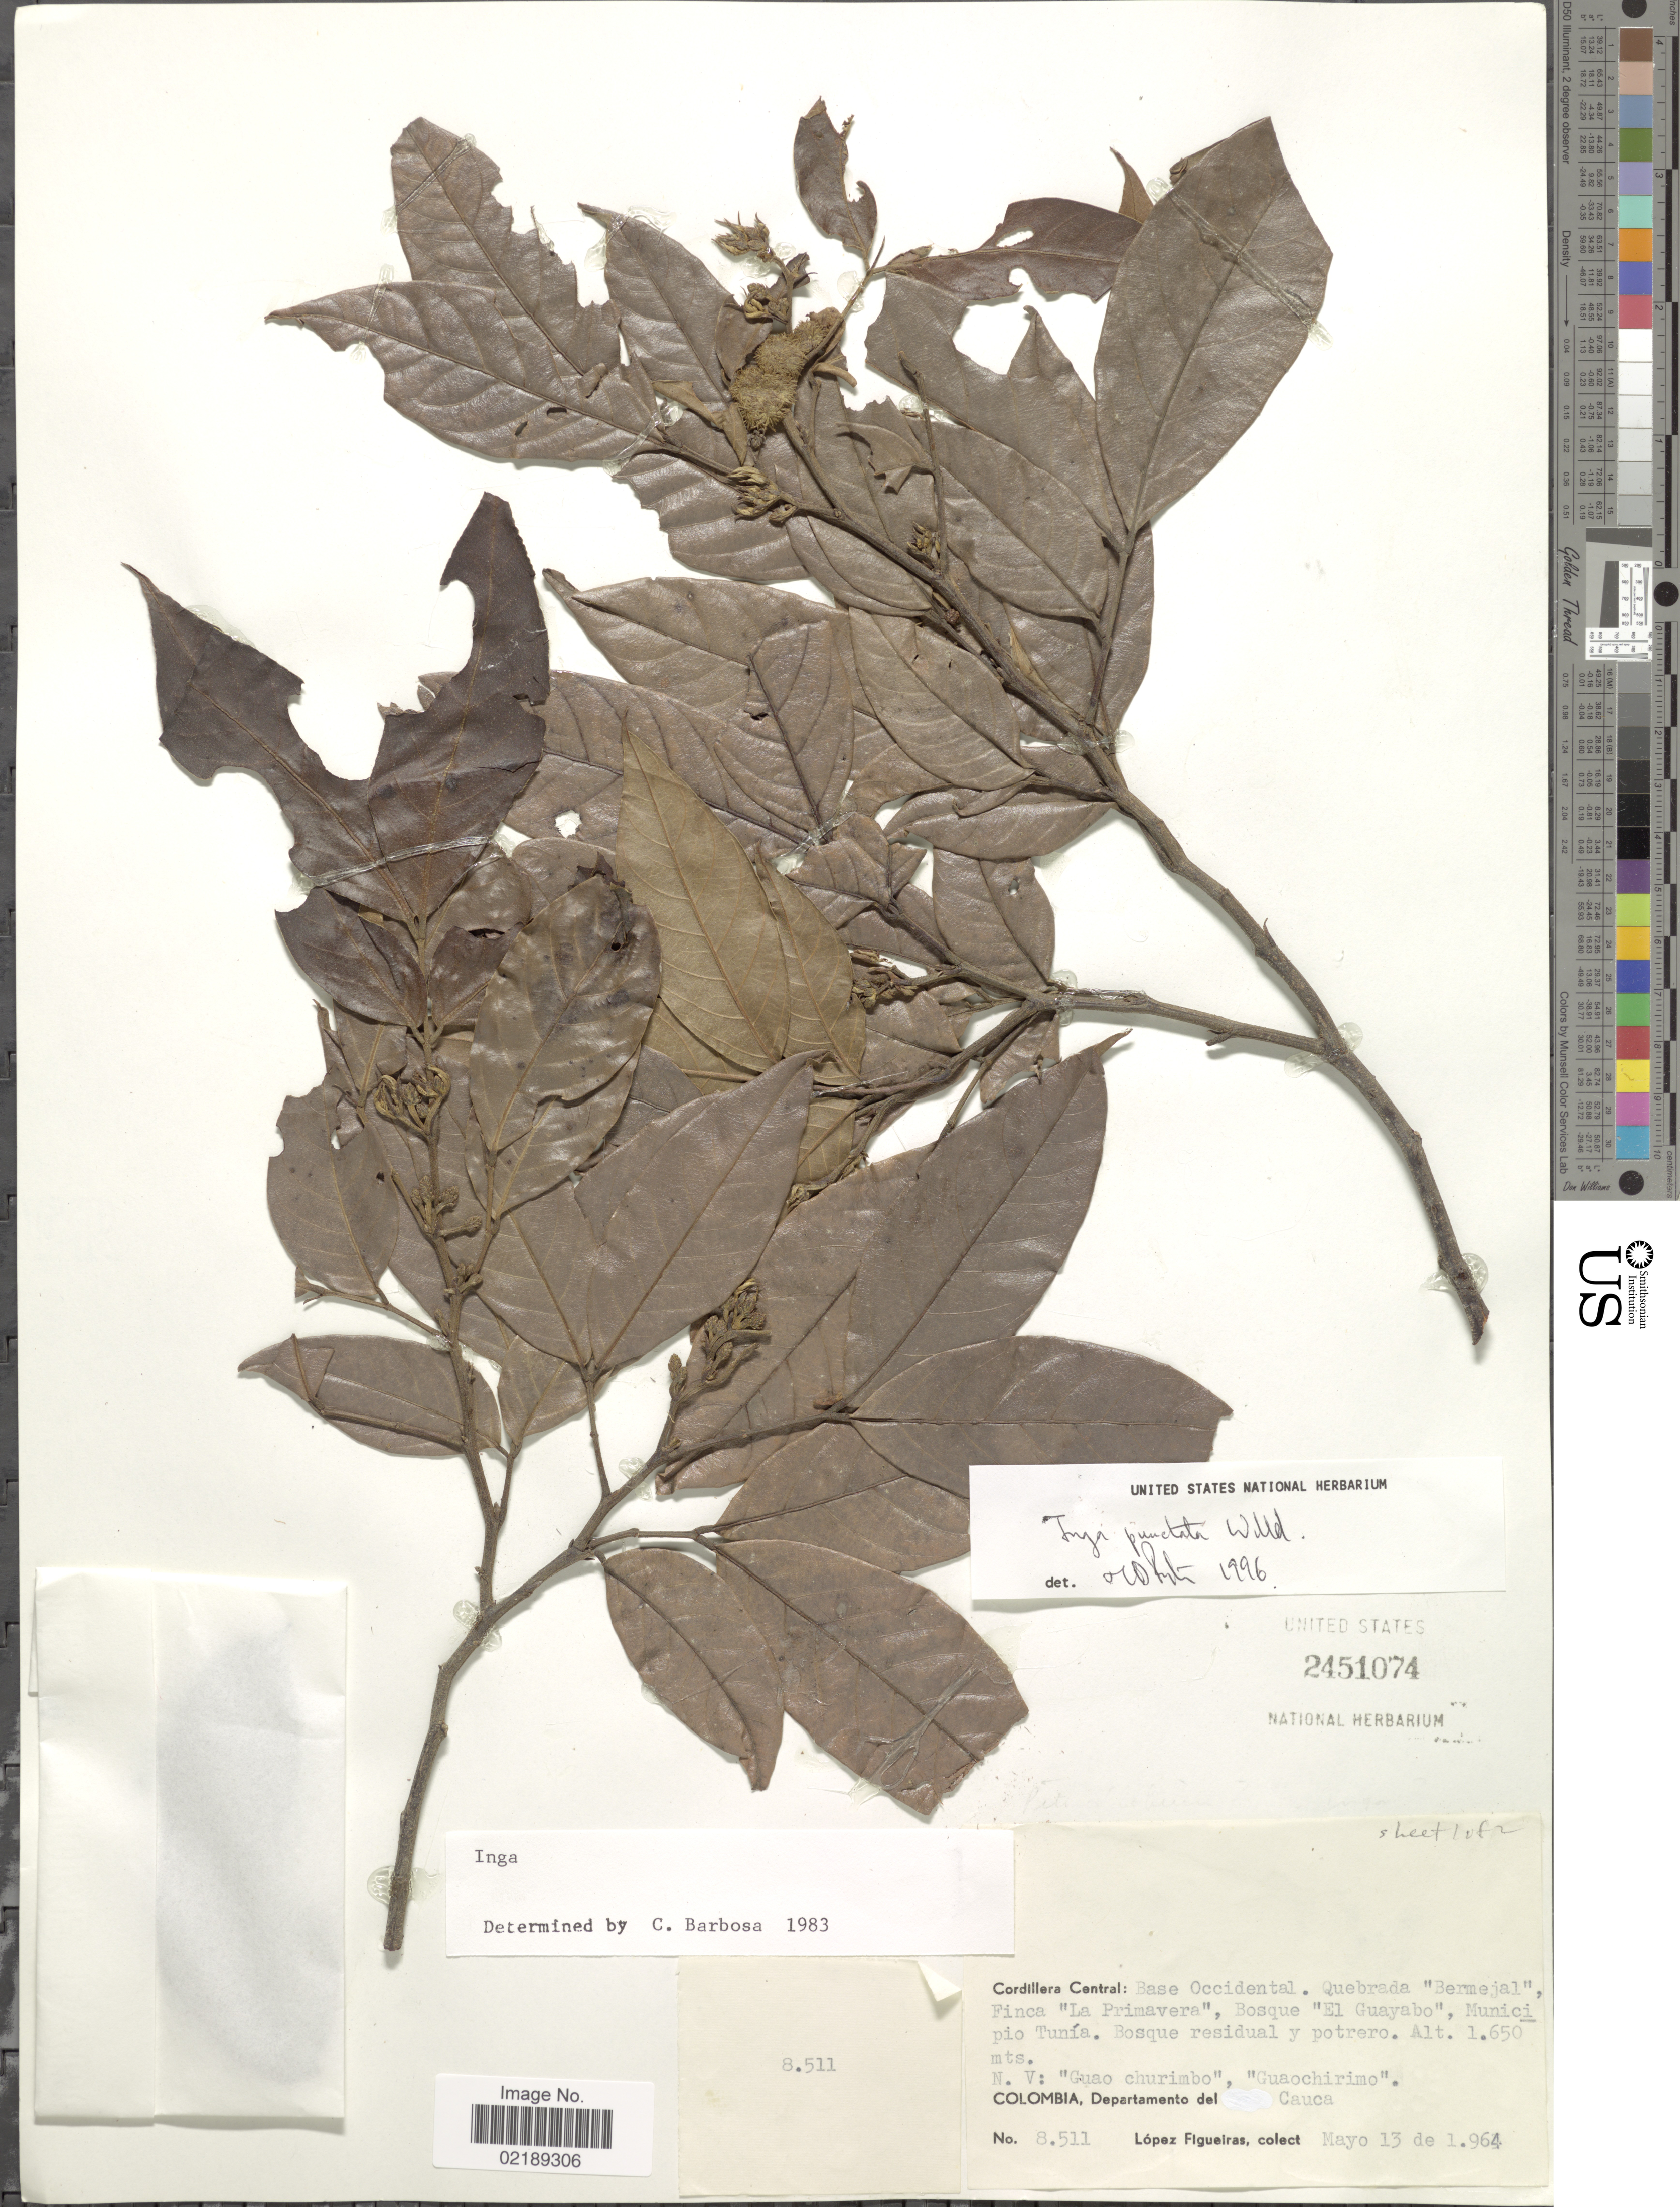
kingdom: Plantae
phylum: Tracheophyta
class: Magnoliopsida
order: Fabales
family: Fabaceae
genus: Inga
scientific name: Inga punctata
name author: Willd.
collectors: L. Figueiras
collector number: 8511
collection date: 1964-05-13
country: Colombia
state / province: Cauca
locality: Cordillera Central: Base Occidental, Quebrada "Bermejal", Finca "La Primavera", Bosque "El Guayabo", Municipio Tunia.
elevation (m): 1650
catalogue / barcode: US 2451074